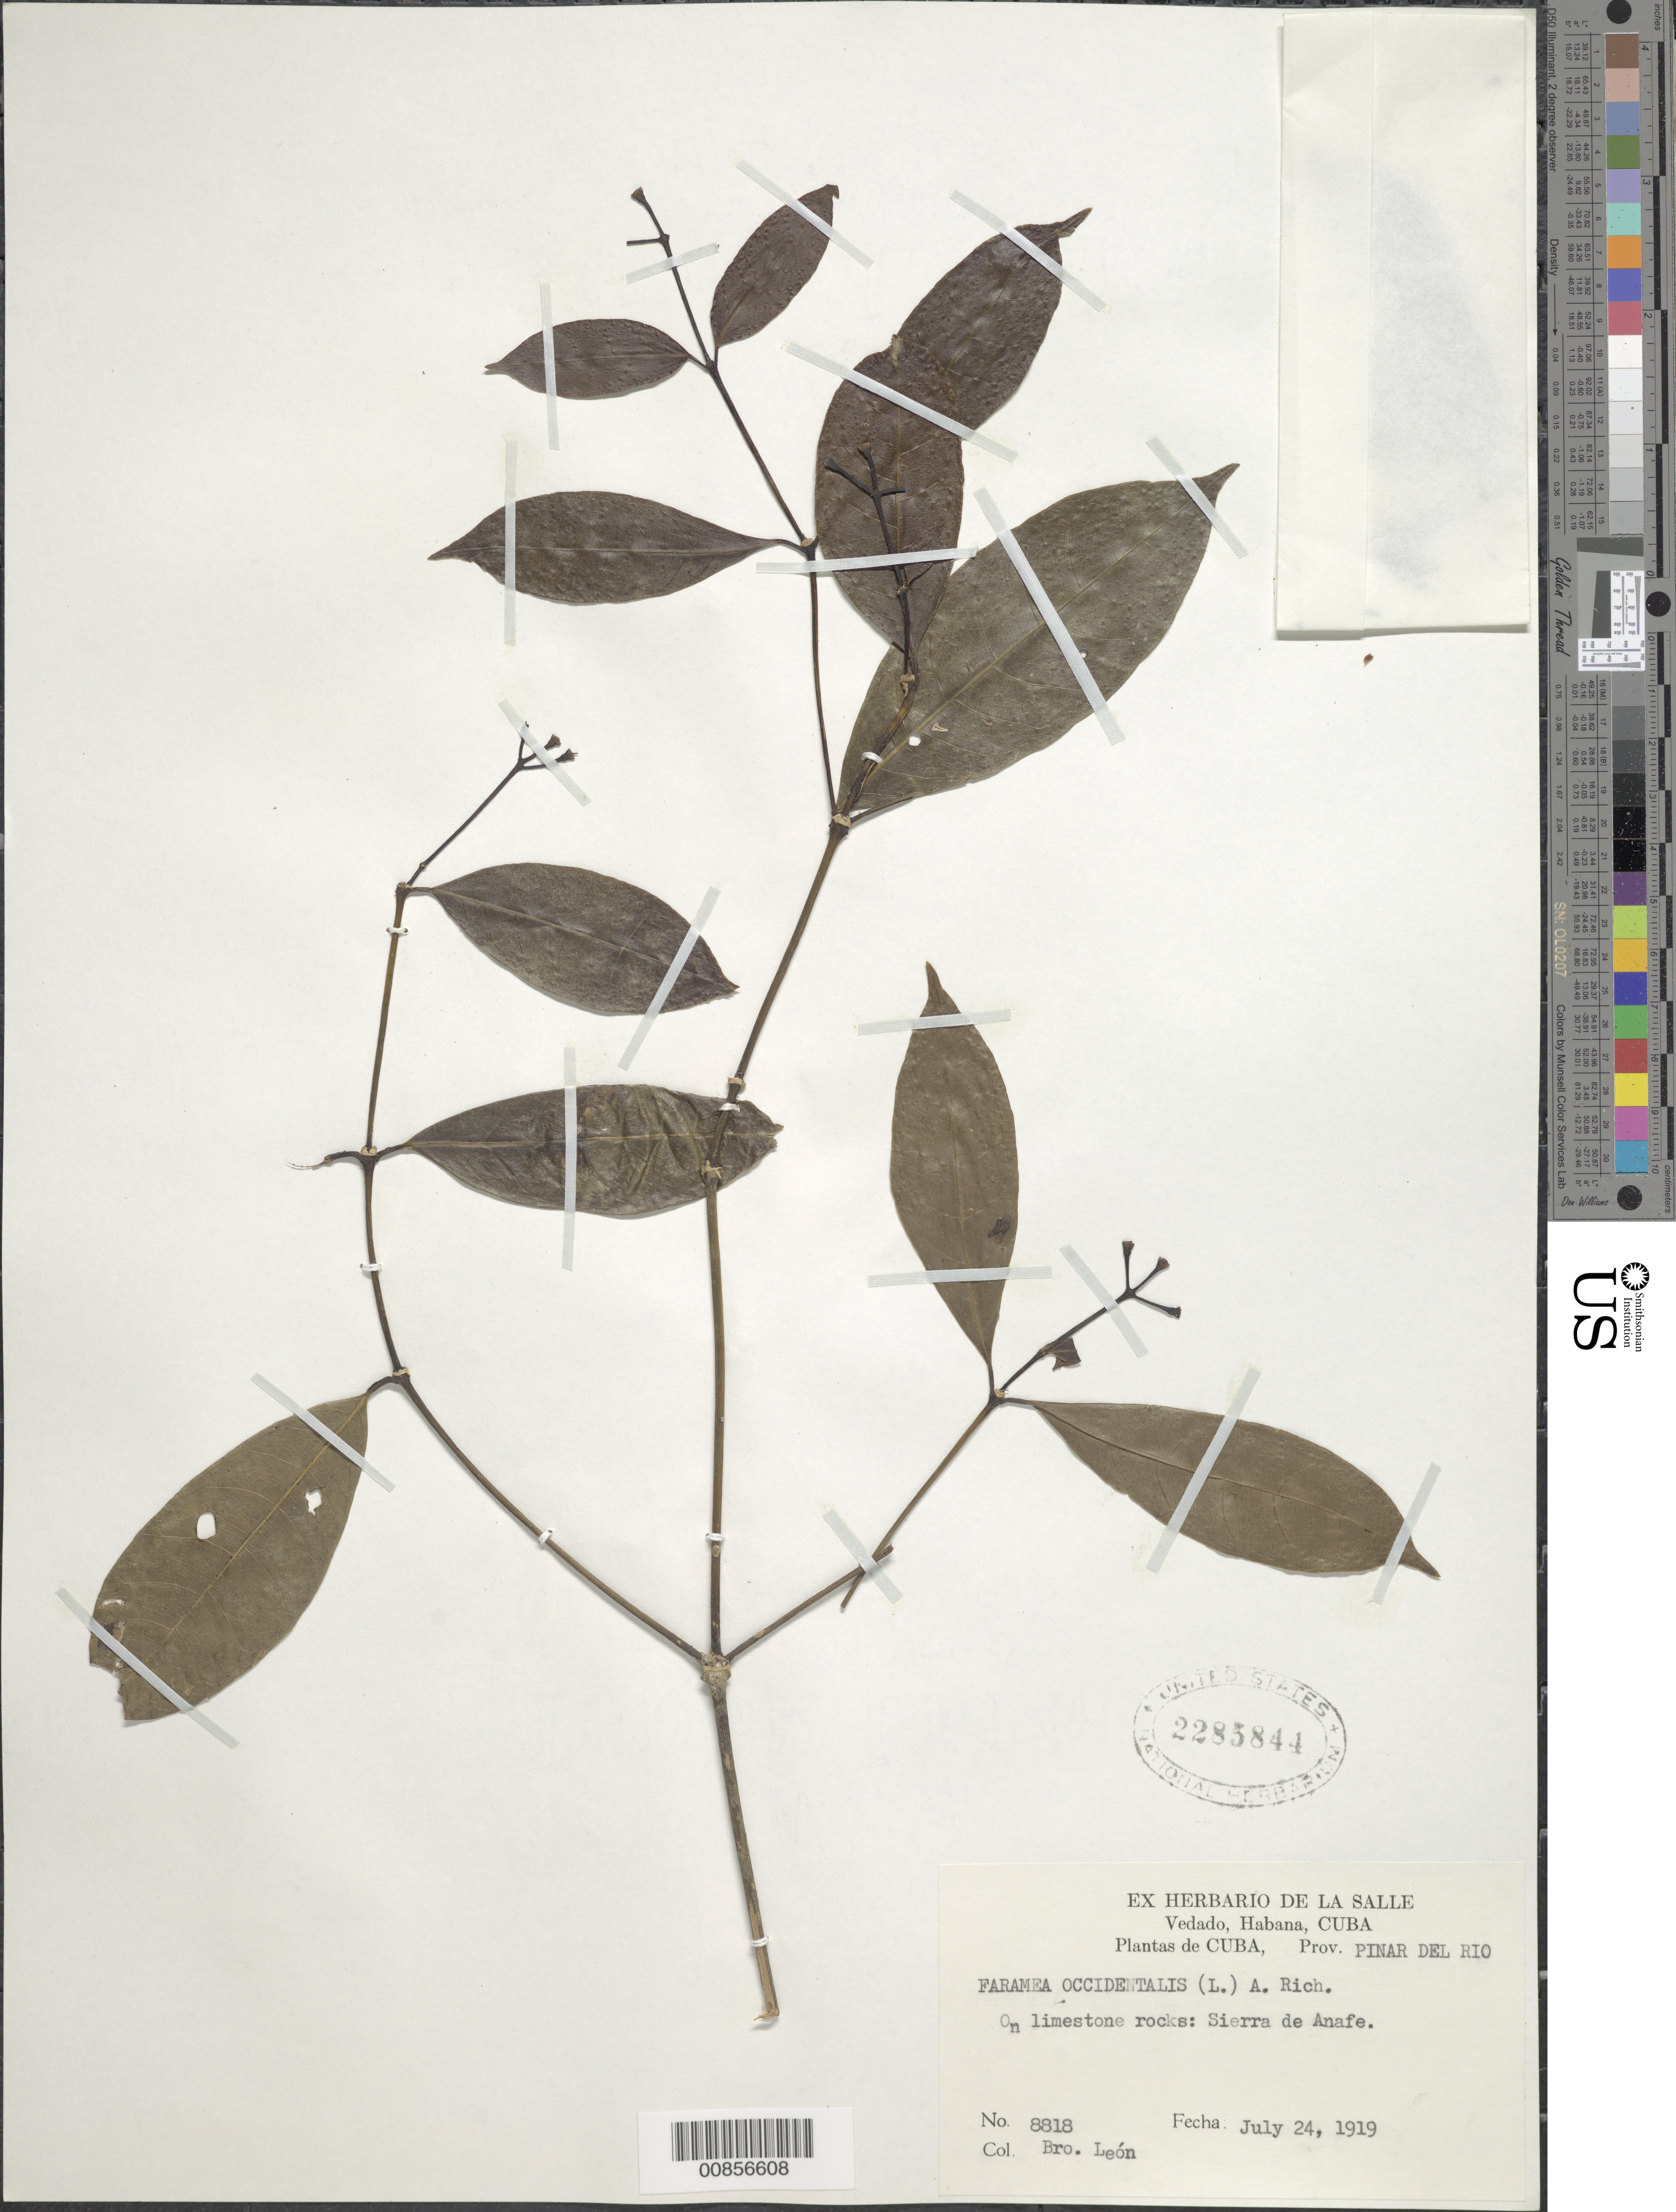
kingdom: Plantae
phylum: Tracheophyta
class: Magnoliopsida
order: Gentianales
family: Rubiaceae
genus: Faramea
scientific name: Faramea occidentalis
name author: (L.) A. Rich.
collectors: Bro. León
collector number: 8818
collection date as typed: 24 Jul 1919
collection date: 1919-07-24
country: Cuba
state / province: Pinar del Río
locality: Sierra de Anafe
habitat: On limestone rocks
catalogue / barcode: US 2285844